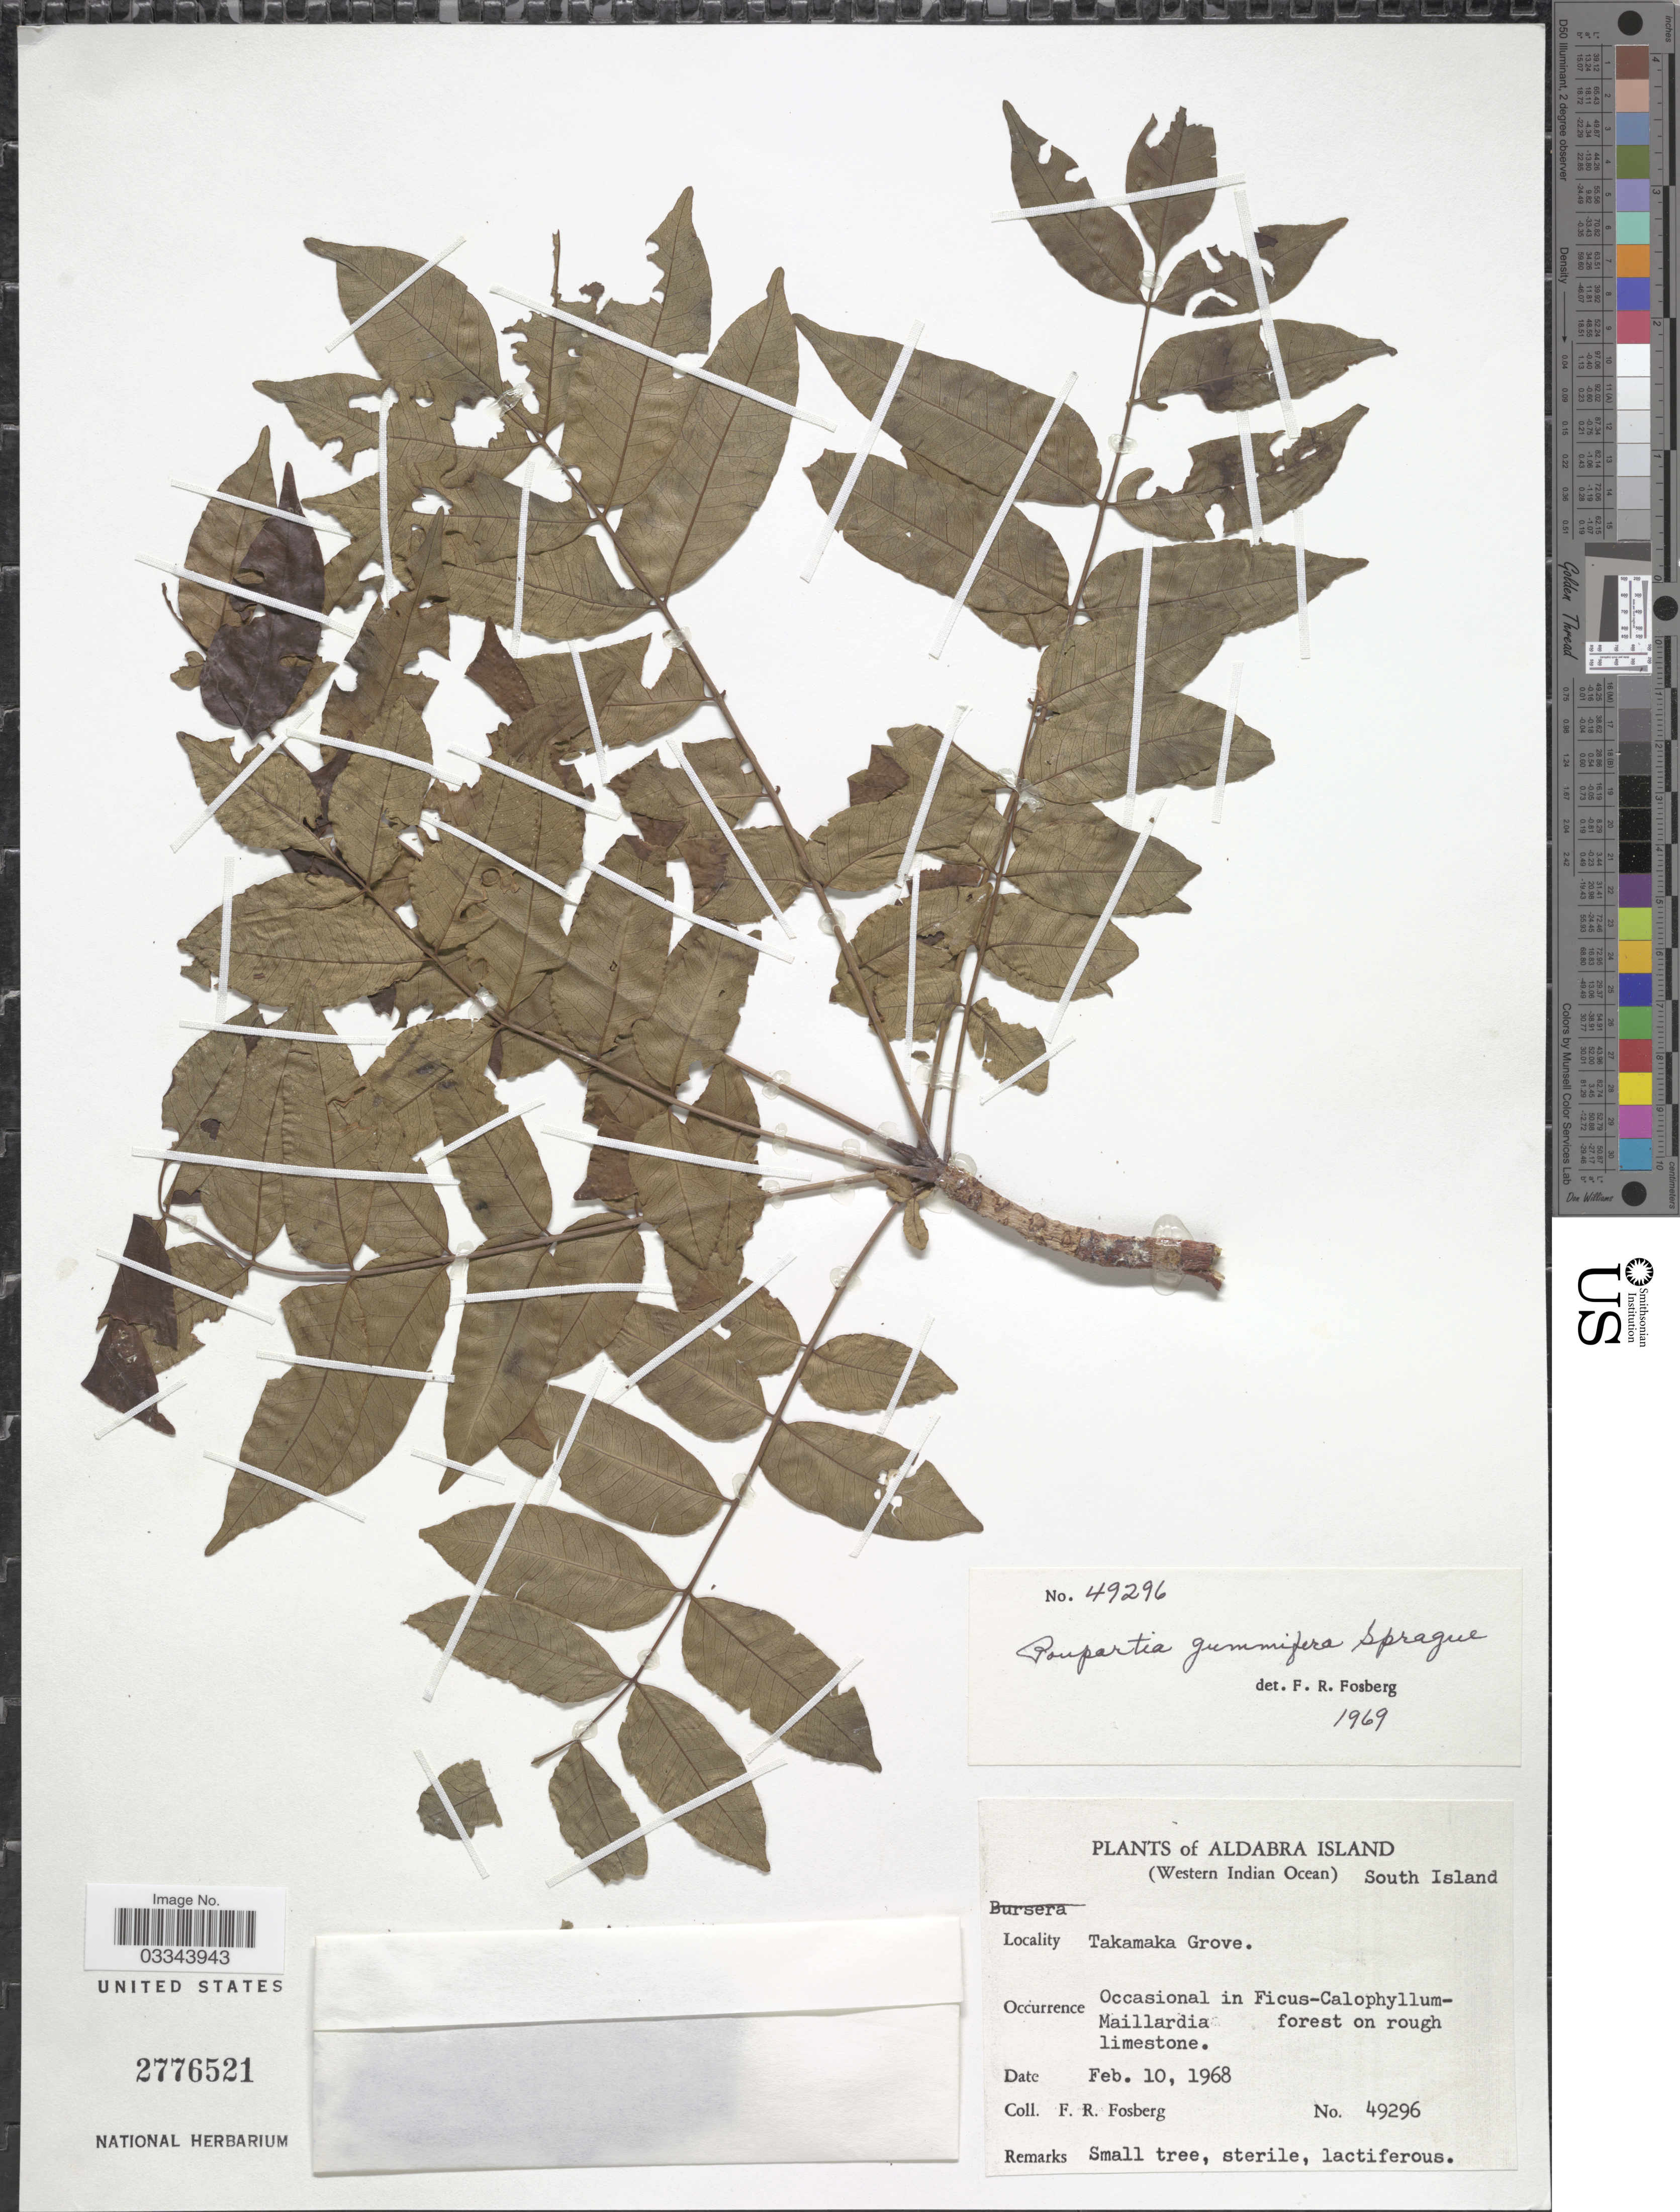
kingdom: Plantae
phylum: Tracheophyta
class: Magnoliopsida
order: Sapindales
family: Anacardiaceae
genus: Operculicarya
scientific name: Operculicarya gummifera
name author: (Sprague) Capuron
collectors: F. R. Fosberg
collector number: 49296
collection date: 1968-02-10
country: Seychelles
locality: Aldabra Island (Western Indian Ocean) South Island, Takamaka Grove.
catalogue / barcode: US 2776521